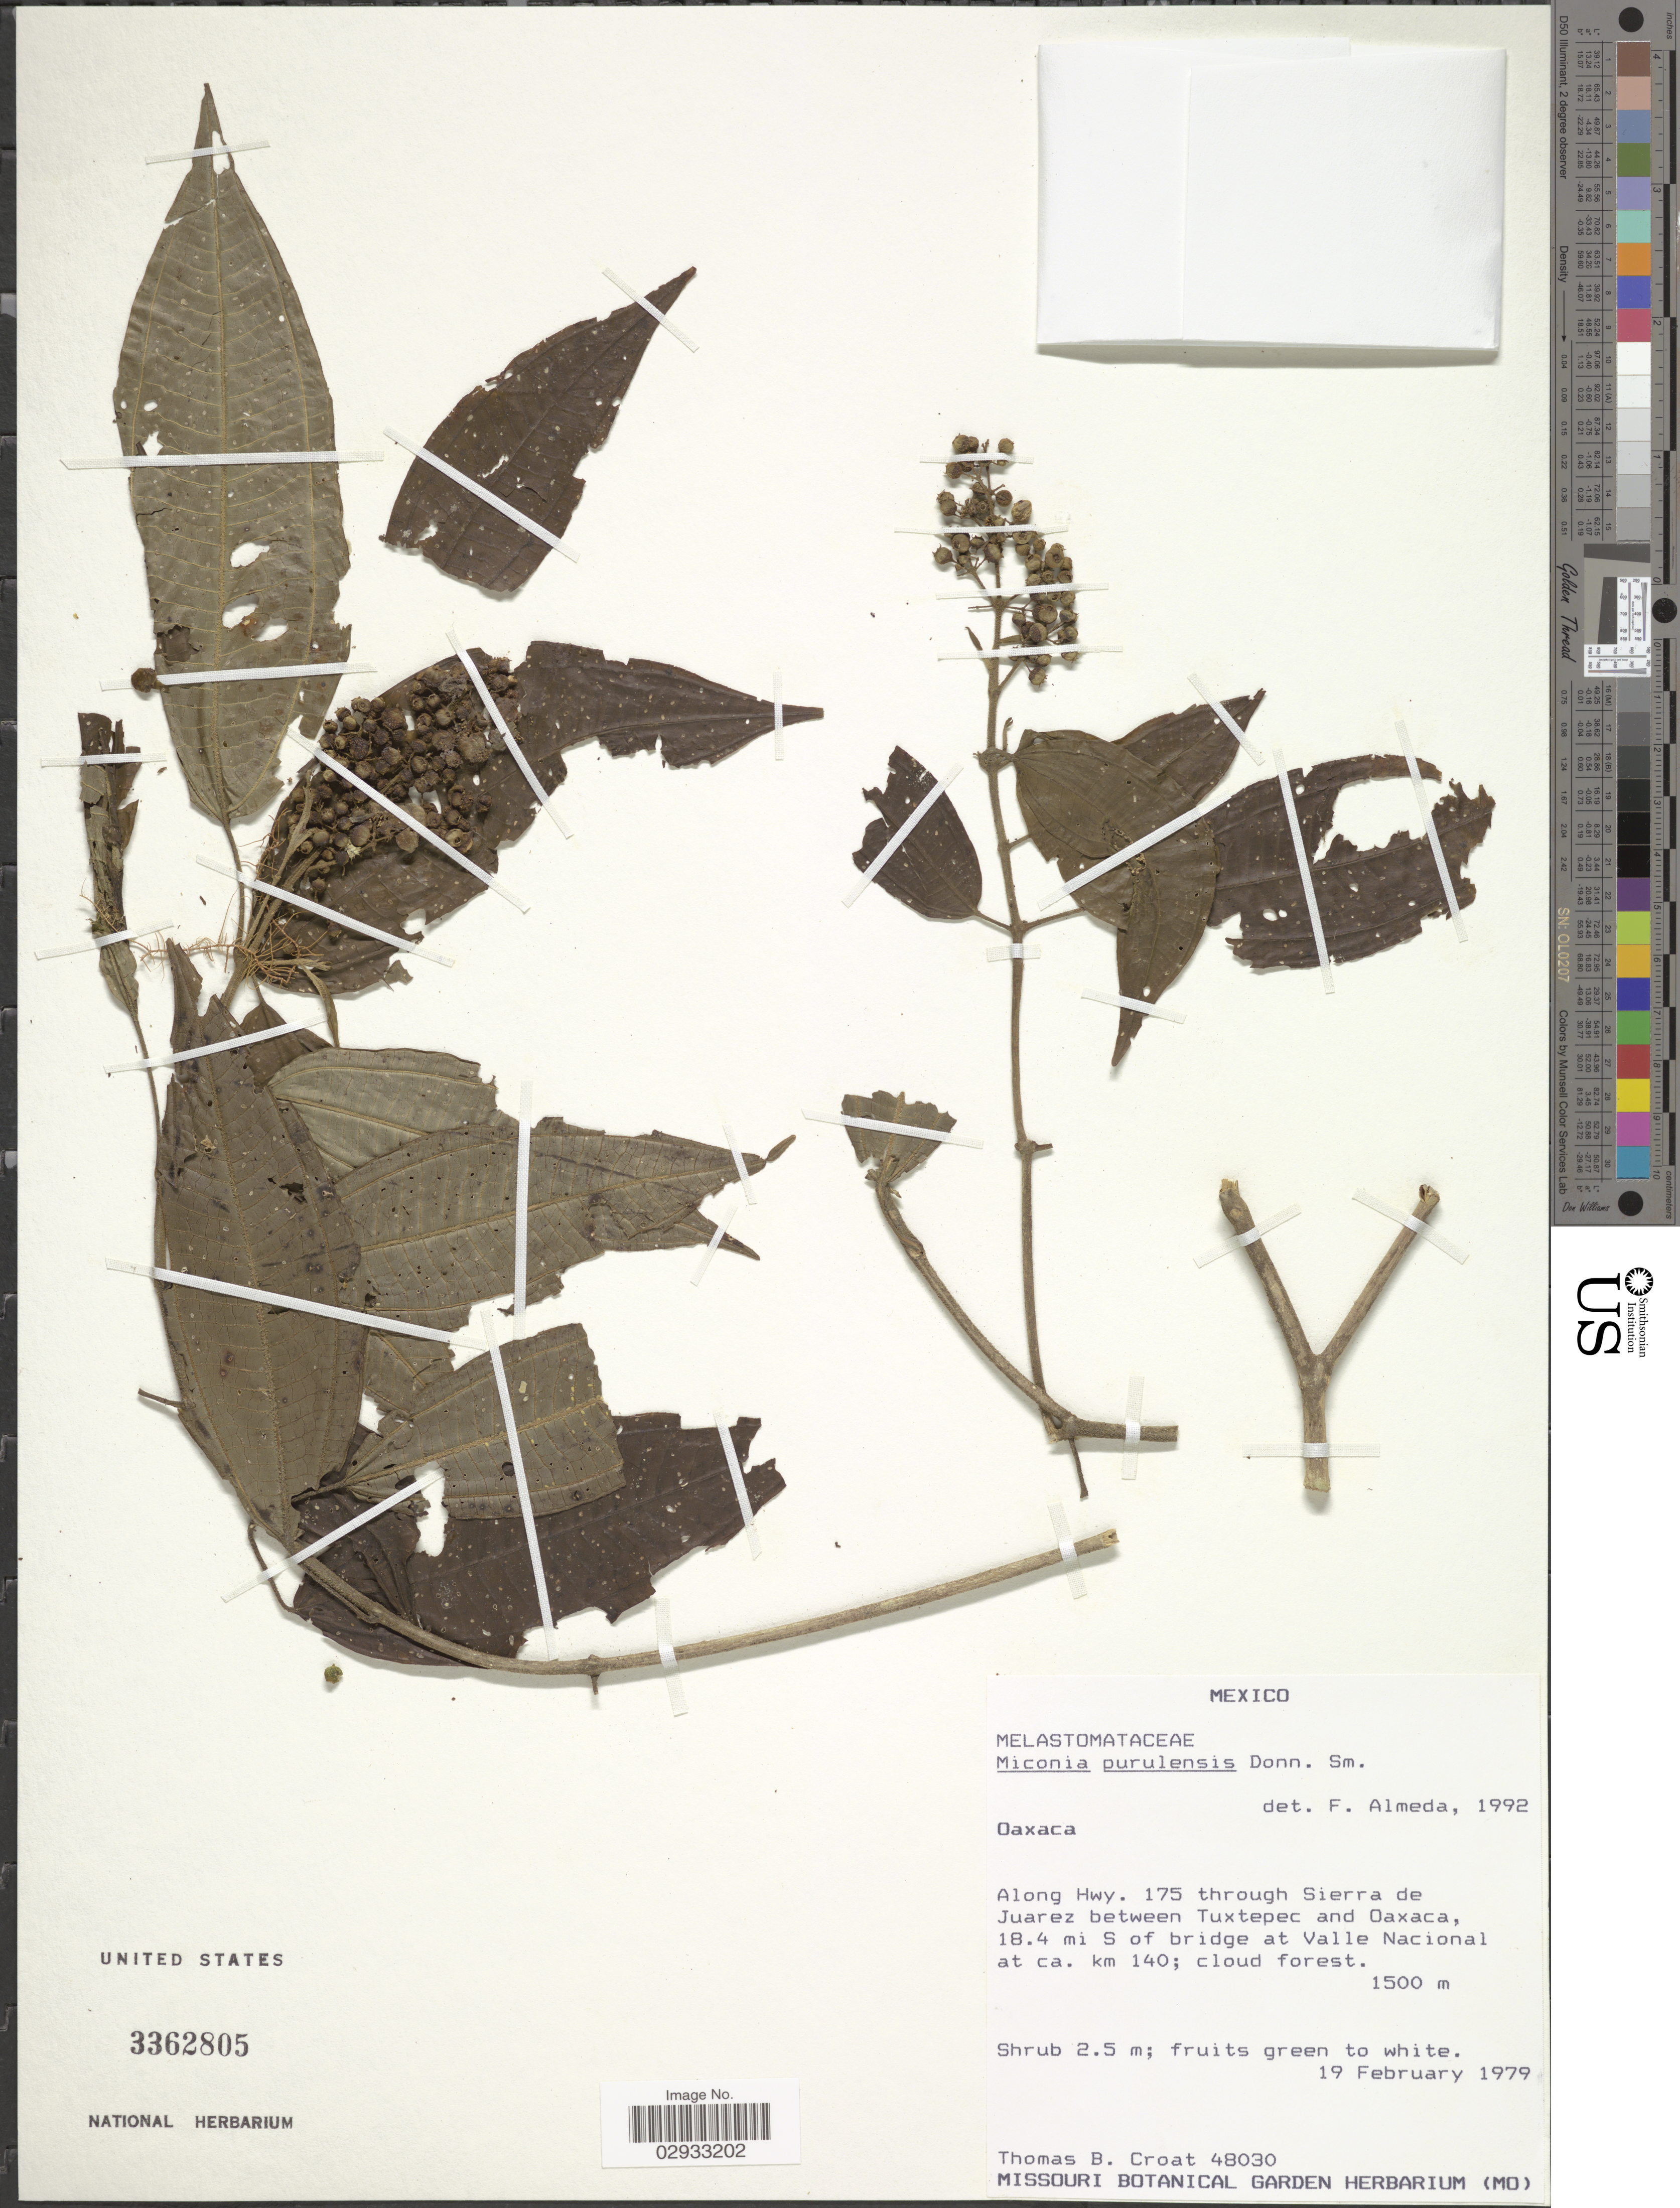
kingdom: Plantae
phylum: Tracheophyta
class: Magnoliopsida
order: Myrtales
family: Melastomataceae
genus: Miconia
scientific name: Miconia purulensis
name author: Donn. Sm.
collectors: T. B. Croat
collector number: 48030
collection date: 1979-02-19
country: Mexico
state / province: Oaxaca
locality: Along Hwy. 175 through Sierra de Juarez between Tuxtepec and Oaxaca, 18.4 mi S of bridge at Valle Nacional at ca. km 140; cloud forest.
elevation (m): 1500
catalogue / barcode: US 3362805